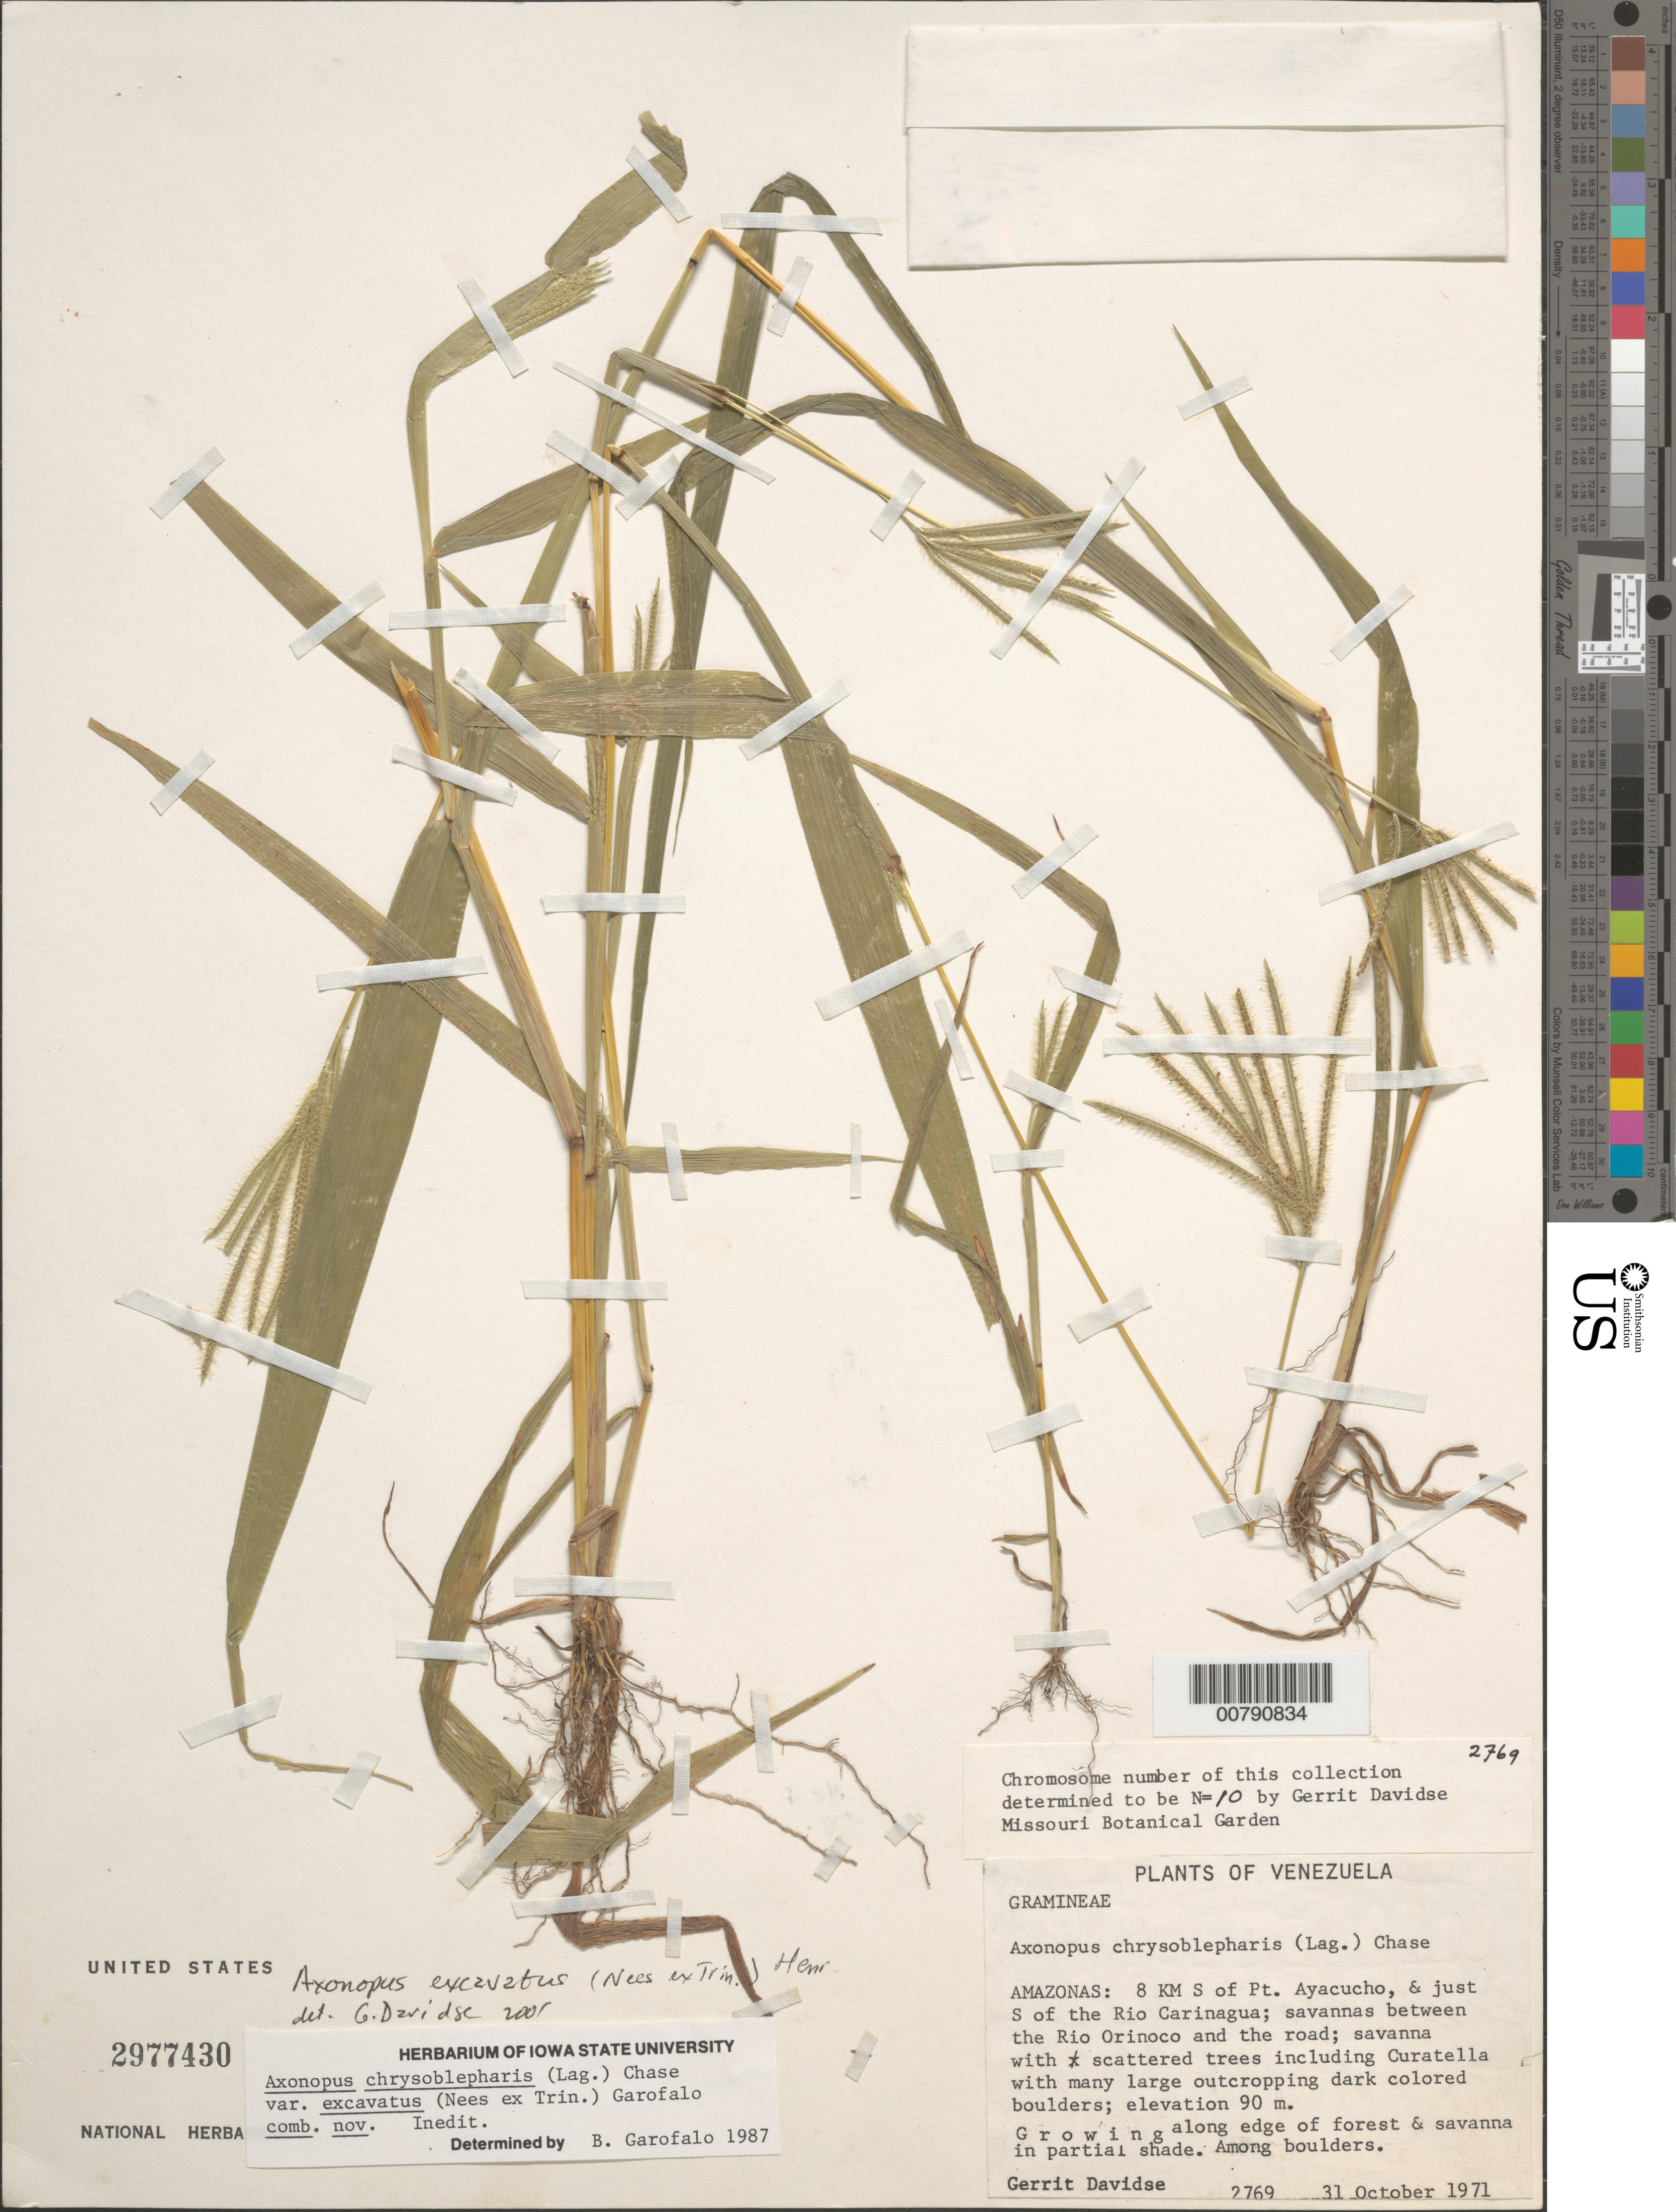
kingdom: Plantae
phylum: Tracheophyta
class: Liliopsida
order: Poales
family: Poaceae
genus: Axonopus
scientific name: Axonopus excavatus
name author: (Nees ex Trin.) Henr.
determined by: Davidse, Gerrit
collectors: G. Davidse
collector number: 2769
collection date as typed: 31-Oct-71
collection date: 1971-10-31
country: Venezuela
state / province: Amazonas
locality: Puerto Ayacucho, 8 km S of and just S of the Río Carinagua, between the Río Orinoco and the road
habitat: Savanna with scattered trees including Curatella with many large outcropping dark colored boulders. Growing along edge of forest & savanna in partial..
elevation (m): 90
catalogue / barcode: US 2977430